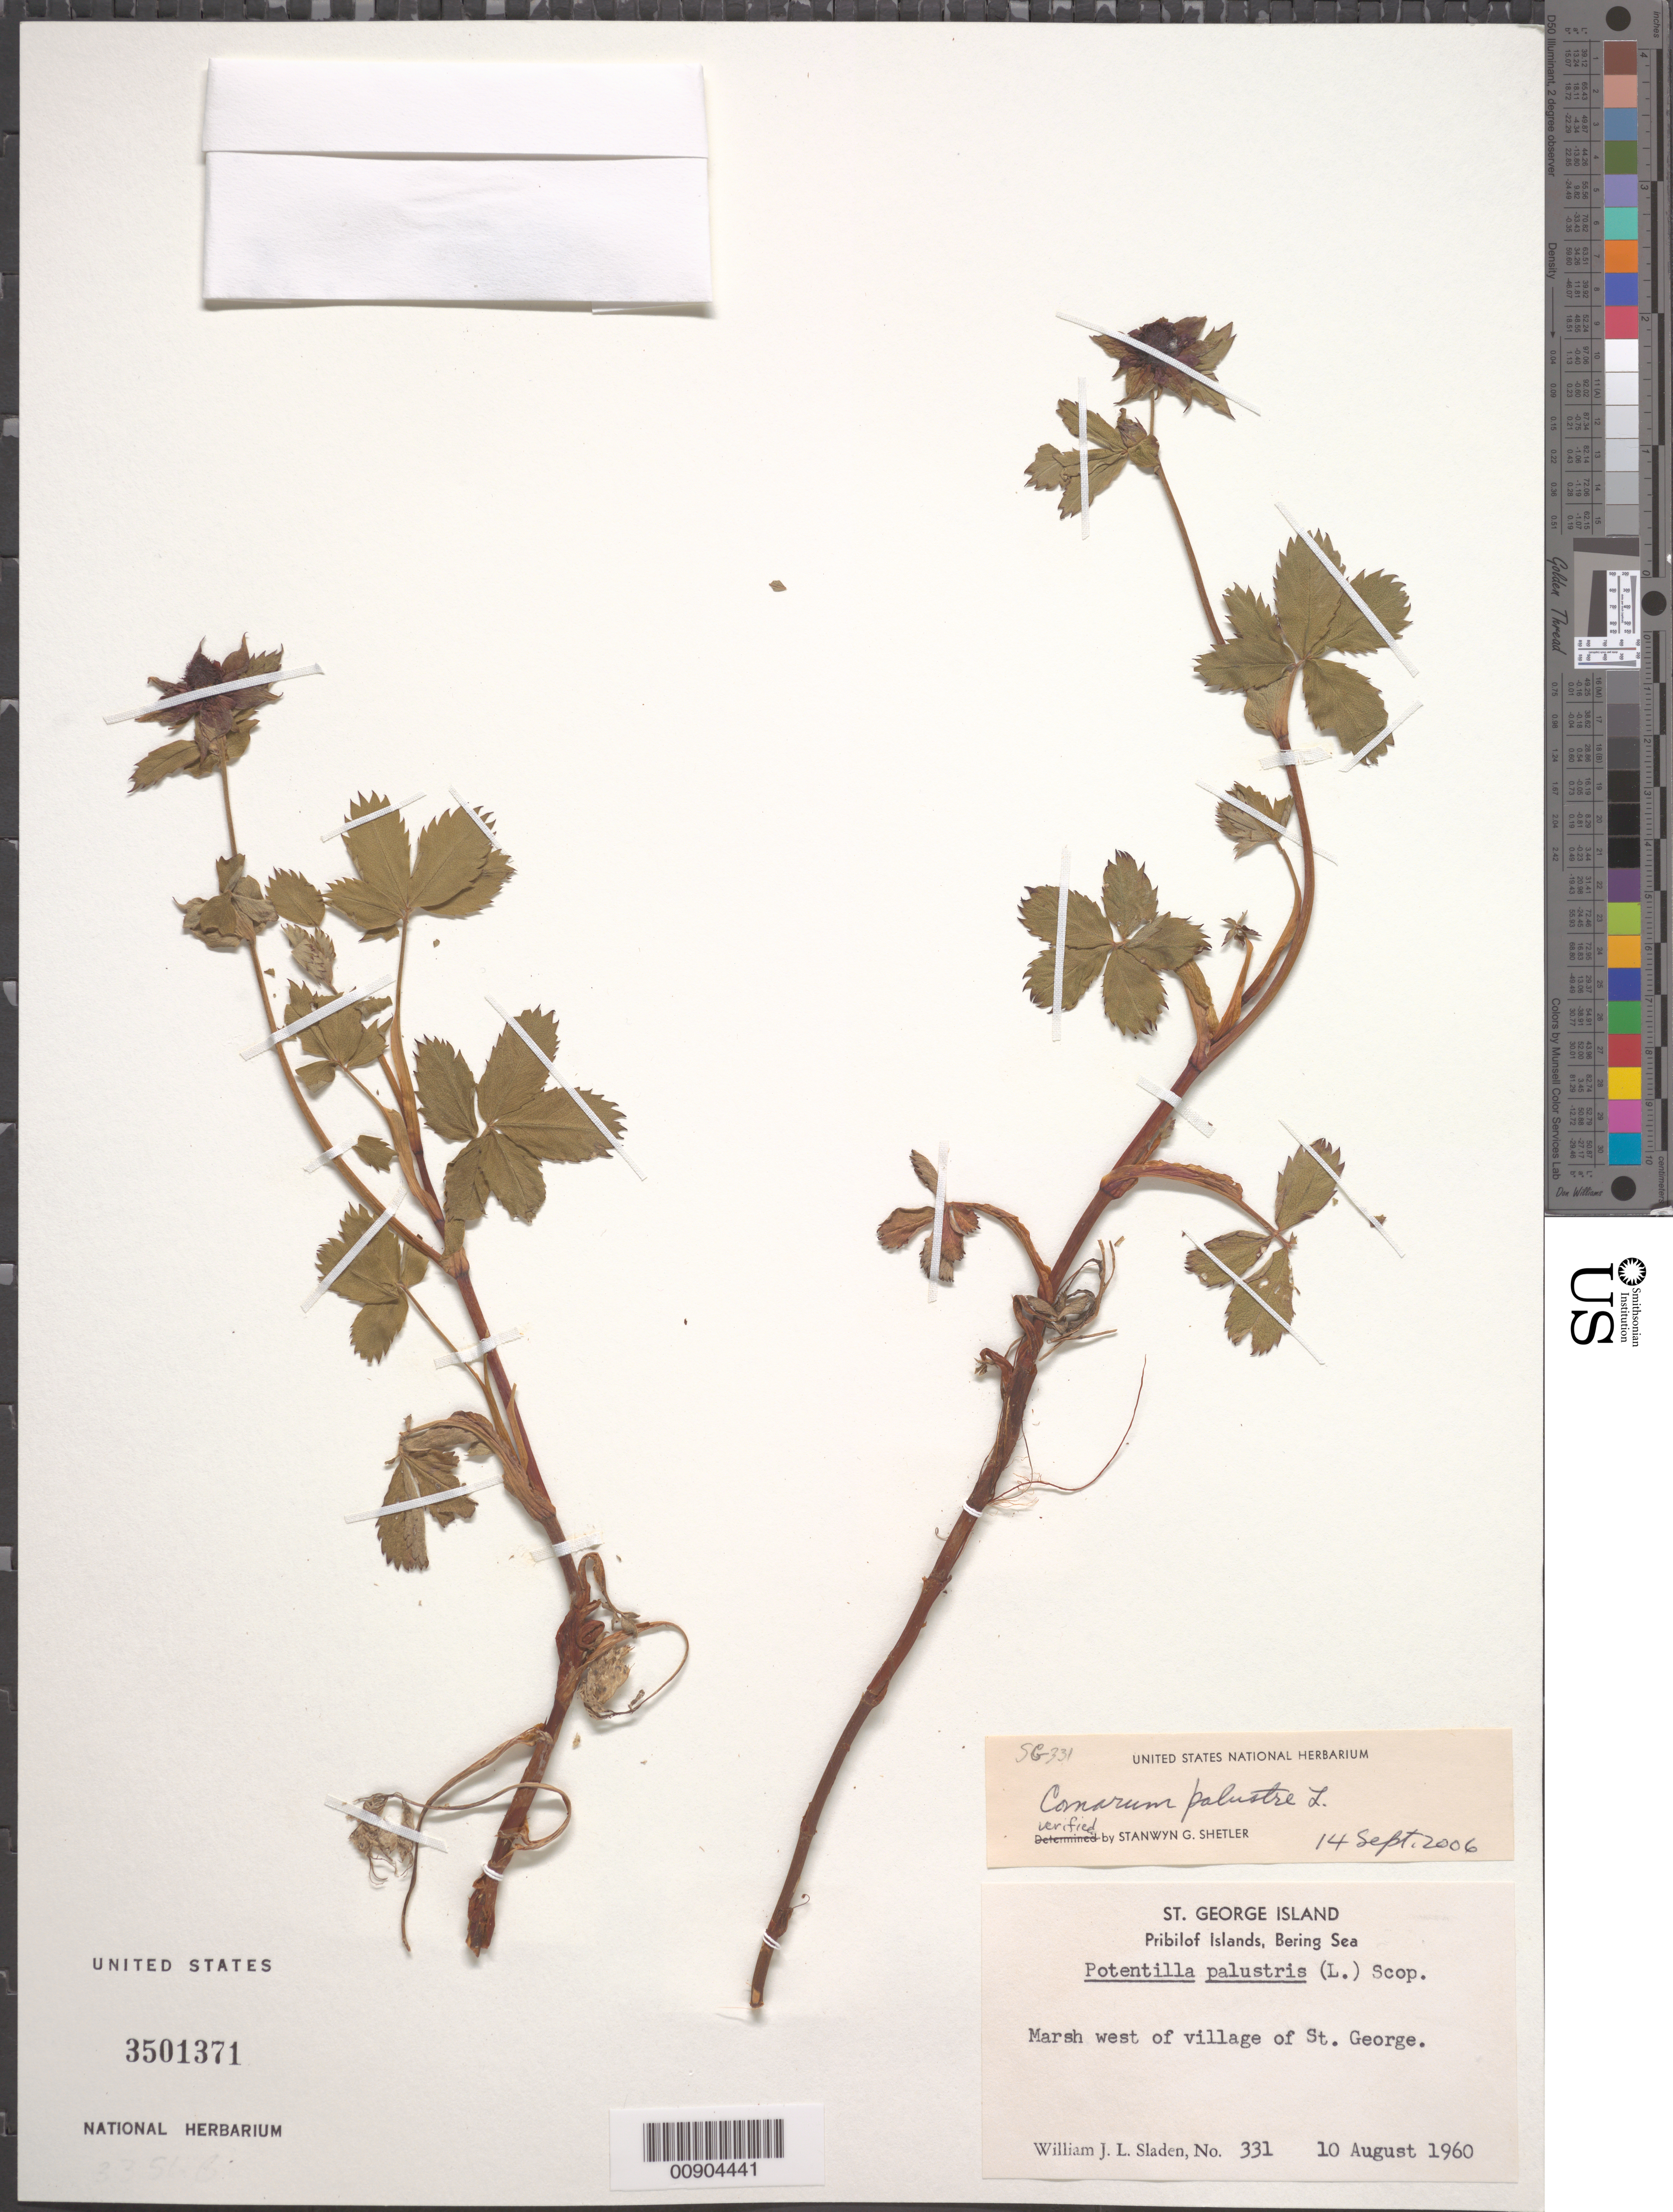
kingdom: Plantae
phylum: Tracheophyta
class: Magnoliopsida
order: Rosales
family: Rosaceae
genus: Comarum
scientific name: Comarum palustre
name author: L.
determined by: Shetler, Stanwyn G., (US), NMNH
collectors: W. Sladen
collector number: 331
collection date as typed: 10 Aug 1960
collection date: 1960-08-10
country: United States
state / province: Alaska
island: St. George Island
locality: St. George Island. West of village of St. George., Bering Sea, Pribilof Islands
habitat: Marsh.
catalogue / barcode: US 3501371